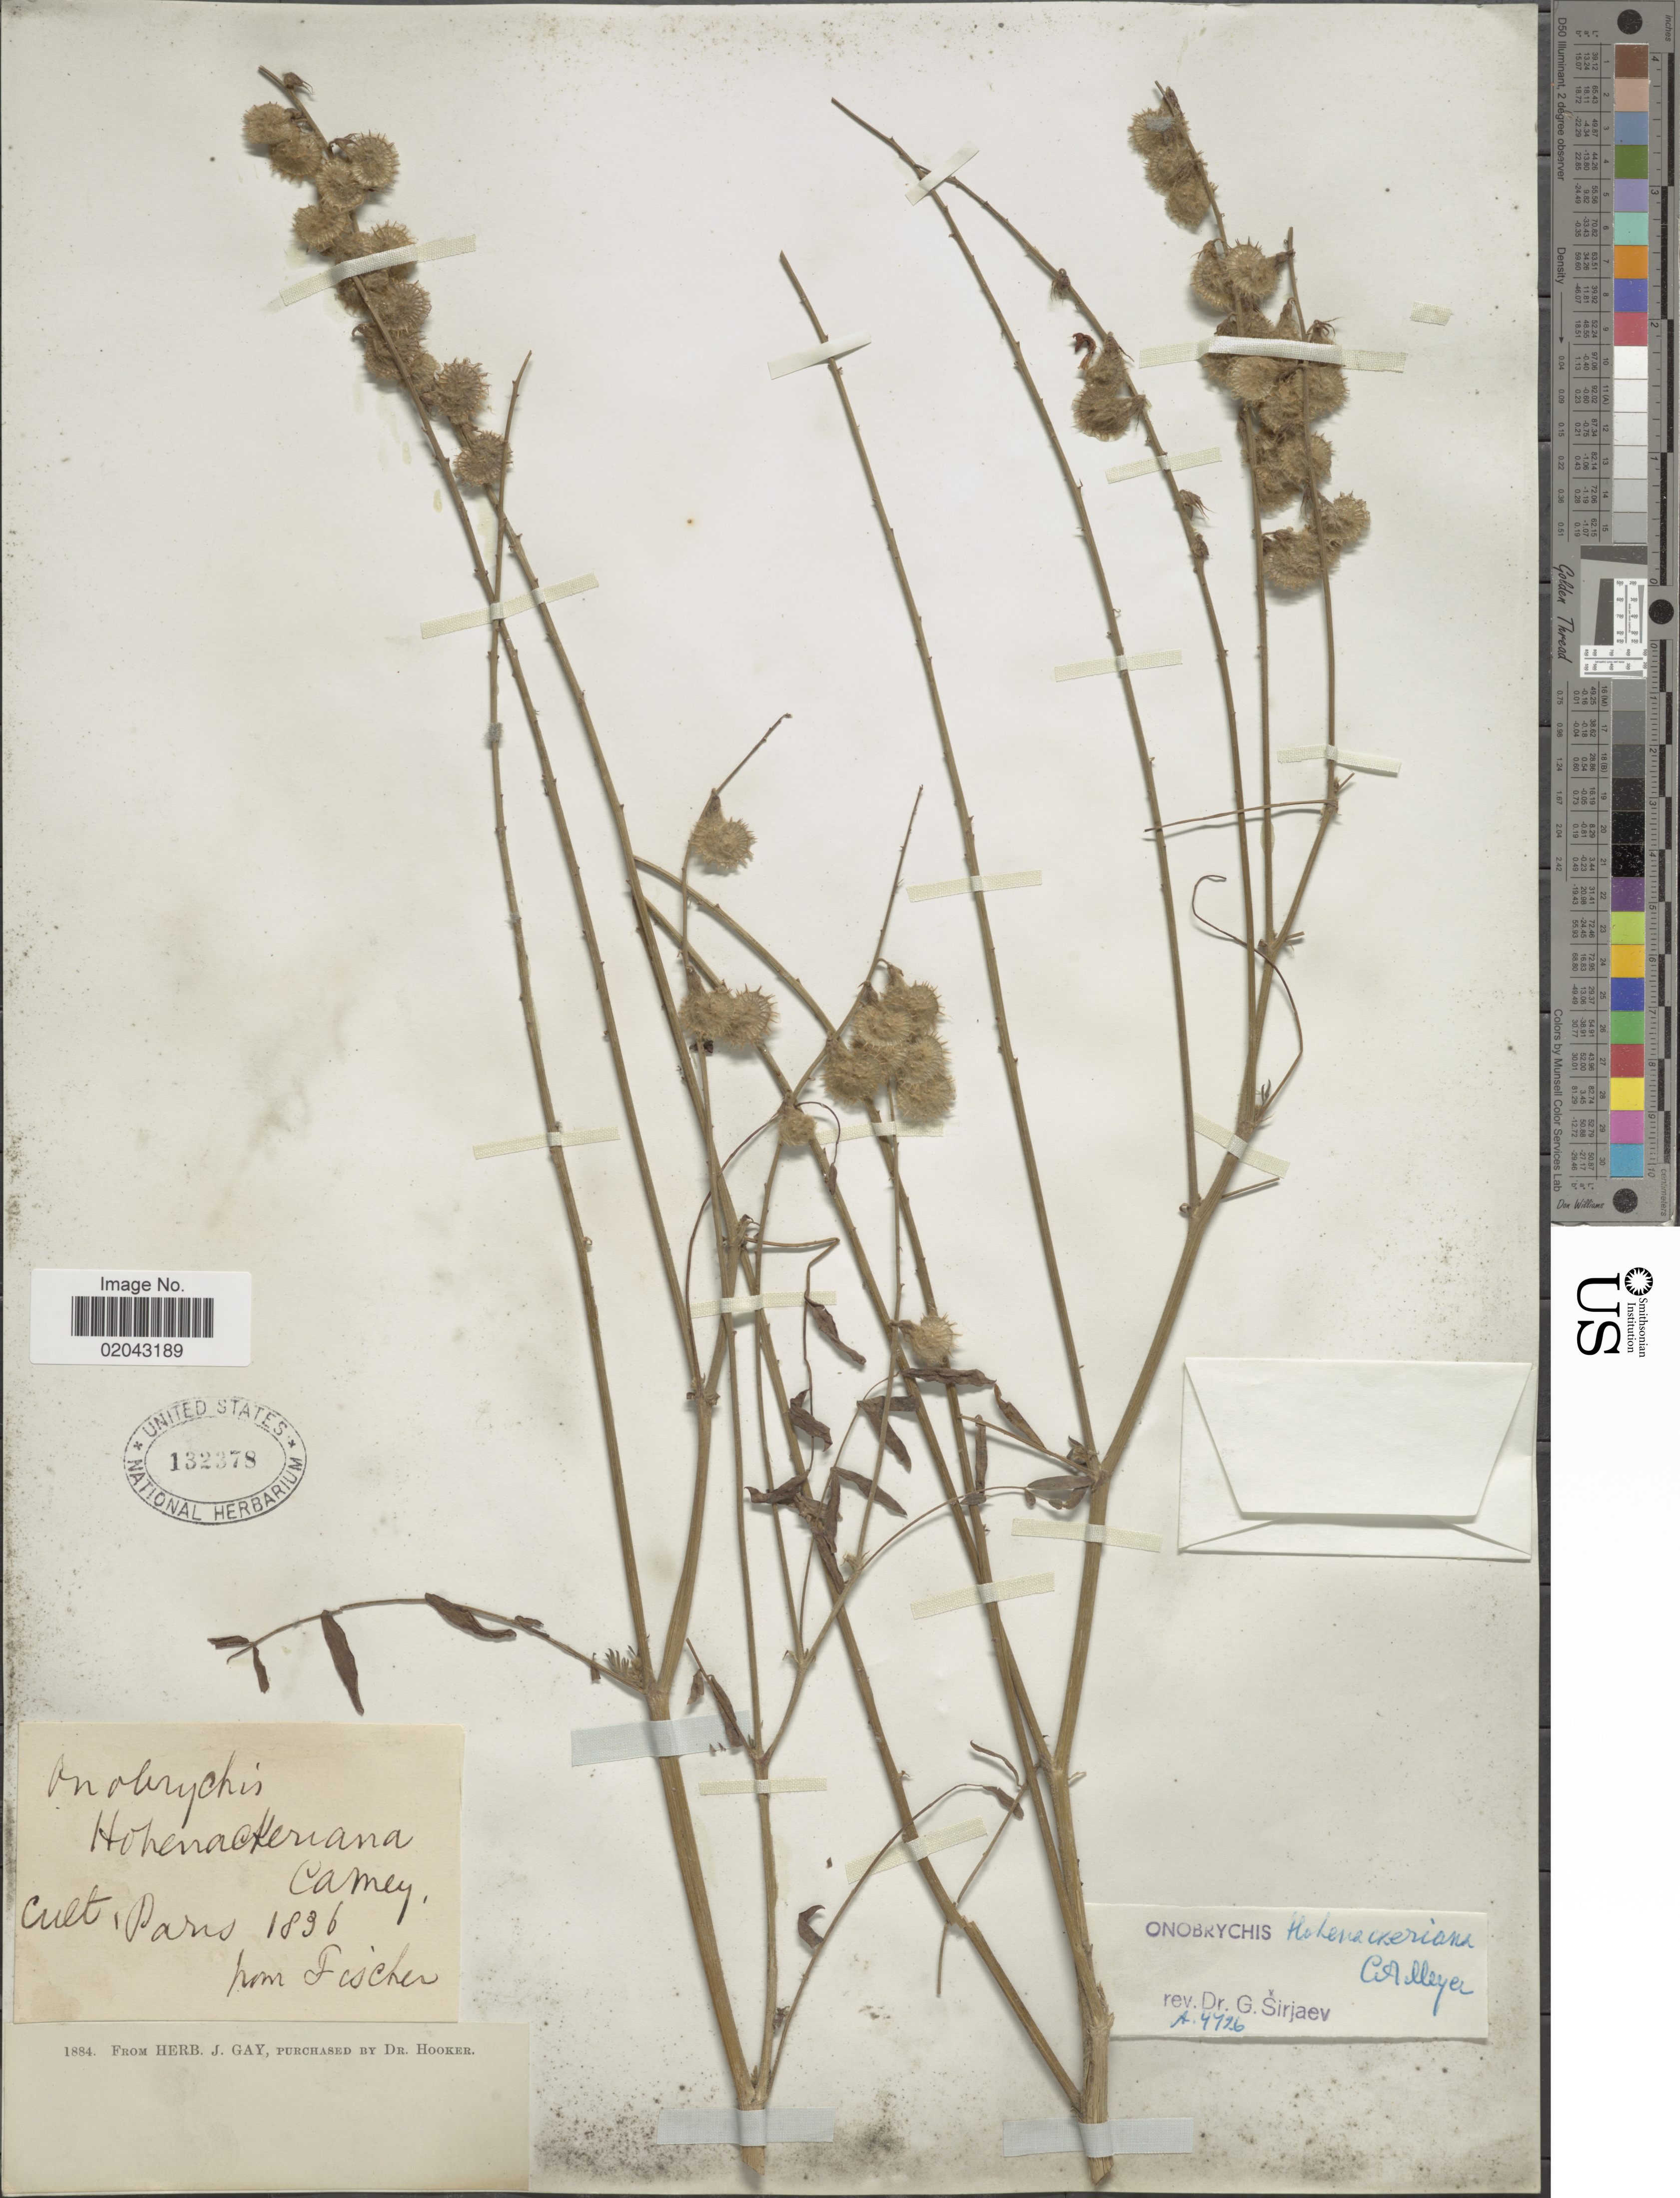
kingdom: Plantae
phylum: Tracheophyta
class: Magnoliopsida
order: Fabales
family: Fabaceae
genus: Onobrychis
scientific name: Onobrychis hohenackeriana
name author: C.A. Mey.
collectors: Fischer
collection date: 1836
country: France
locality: Paris. Cult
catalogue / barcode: US 132378